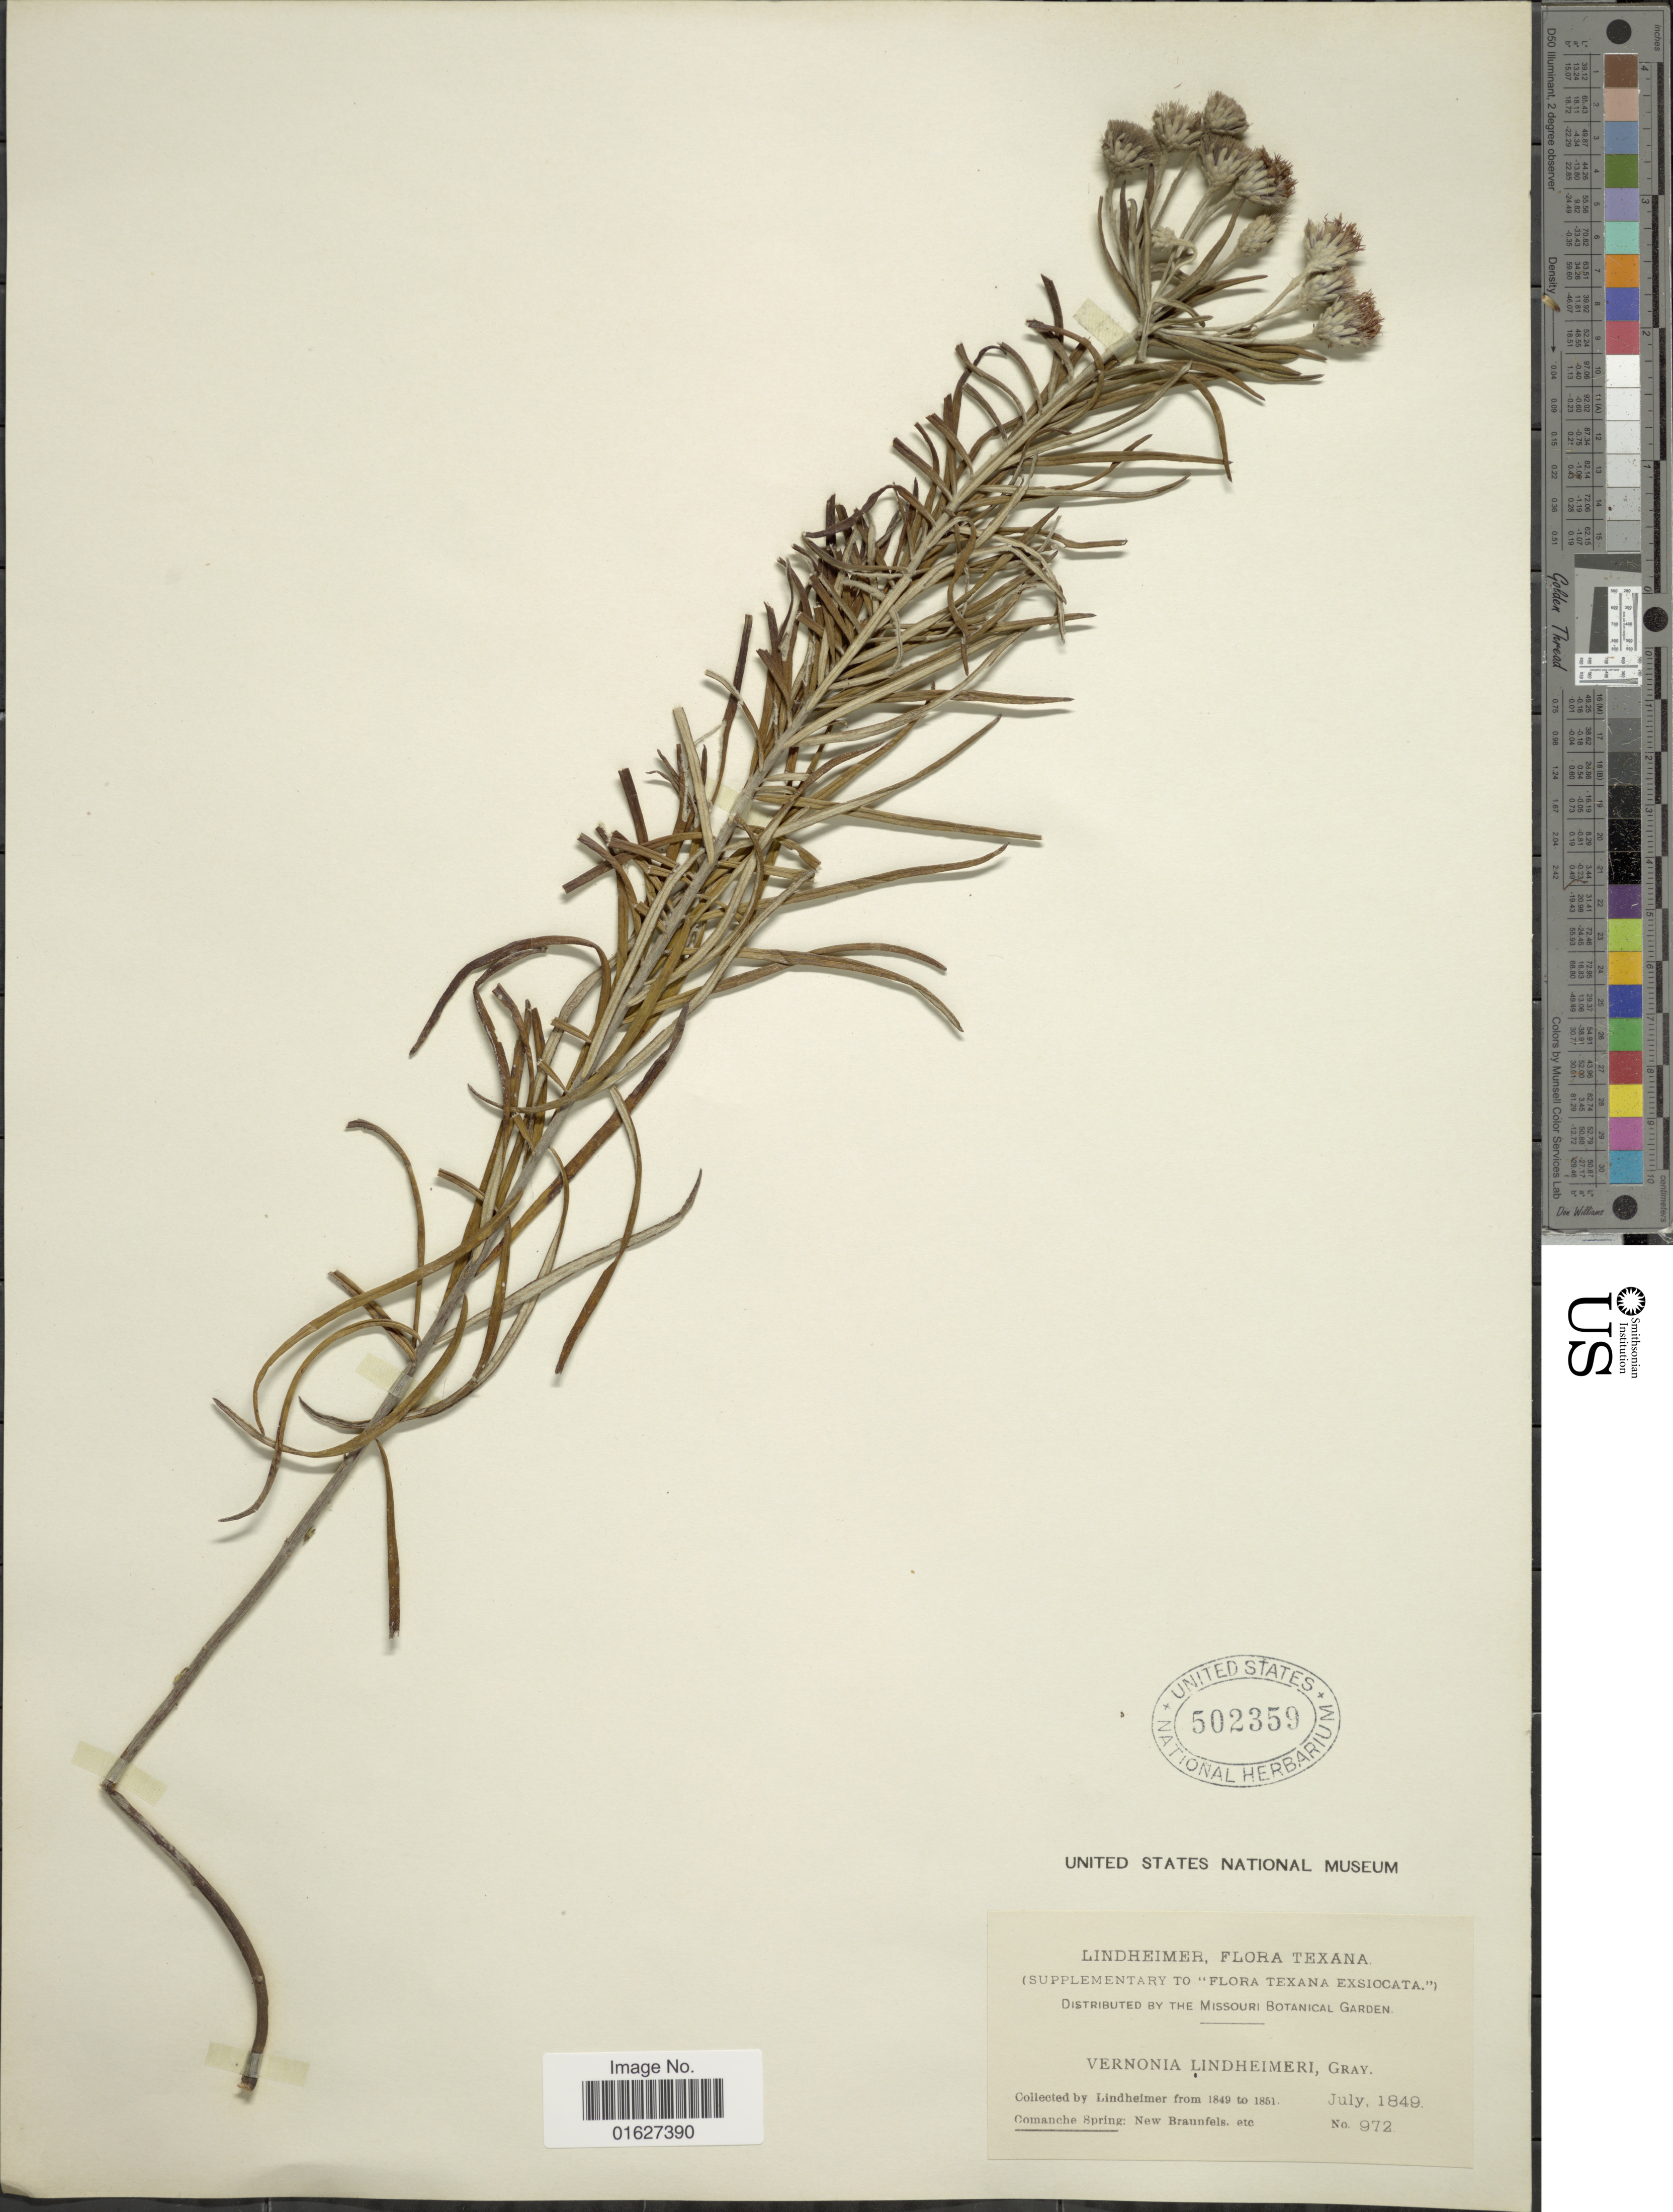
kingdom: Plantae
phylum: Tracheophyta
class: Magnoliopsida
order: Asterales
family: Asteraceae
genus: Vernonia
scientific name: Vernonia lindheimeri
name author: A. Gray & Engelm. in A. Gray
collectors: -. Lindheimer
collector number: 972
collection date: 1849-07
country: United States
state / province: Texas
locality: Texana. Comanche Spring: New Braunfels, etc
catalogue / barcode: US 502359